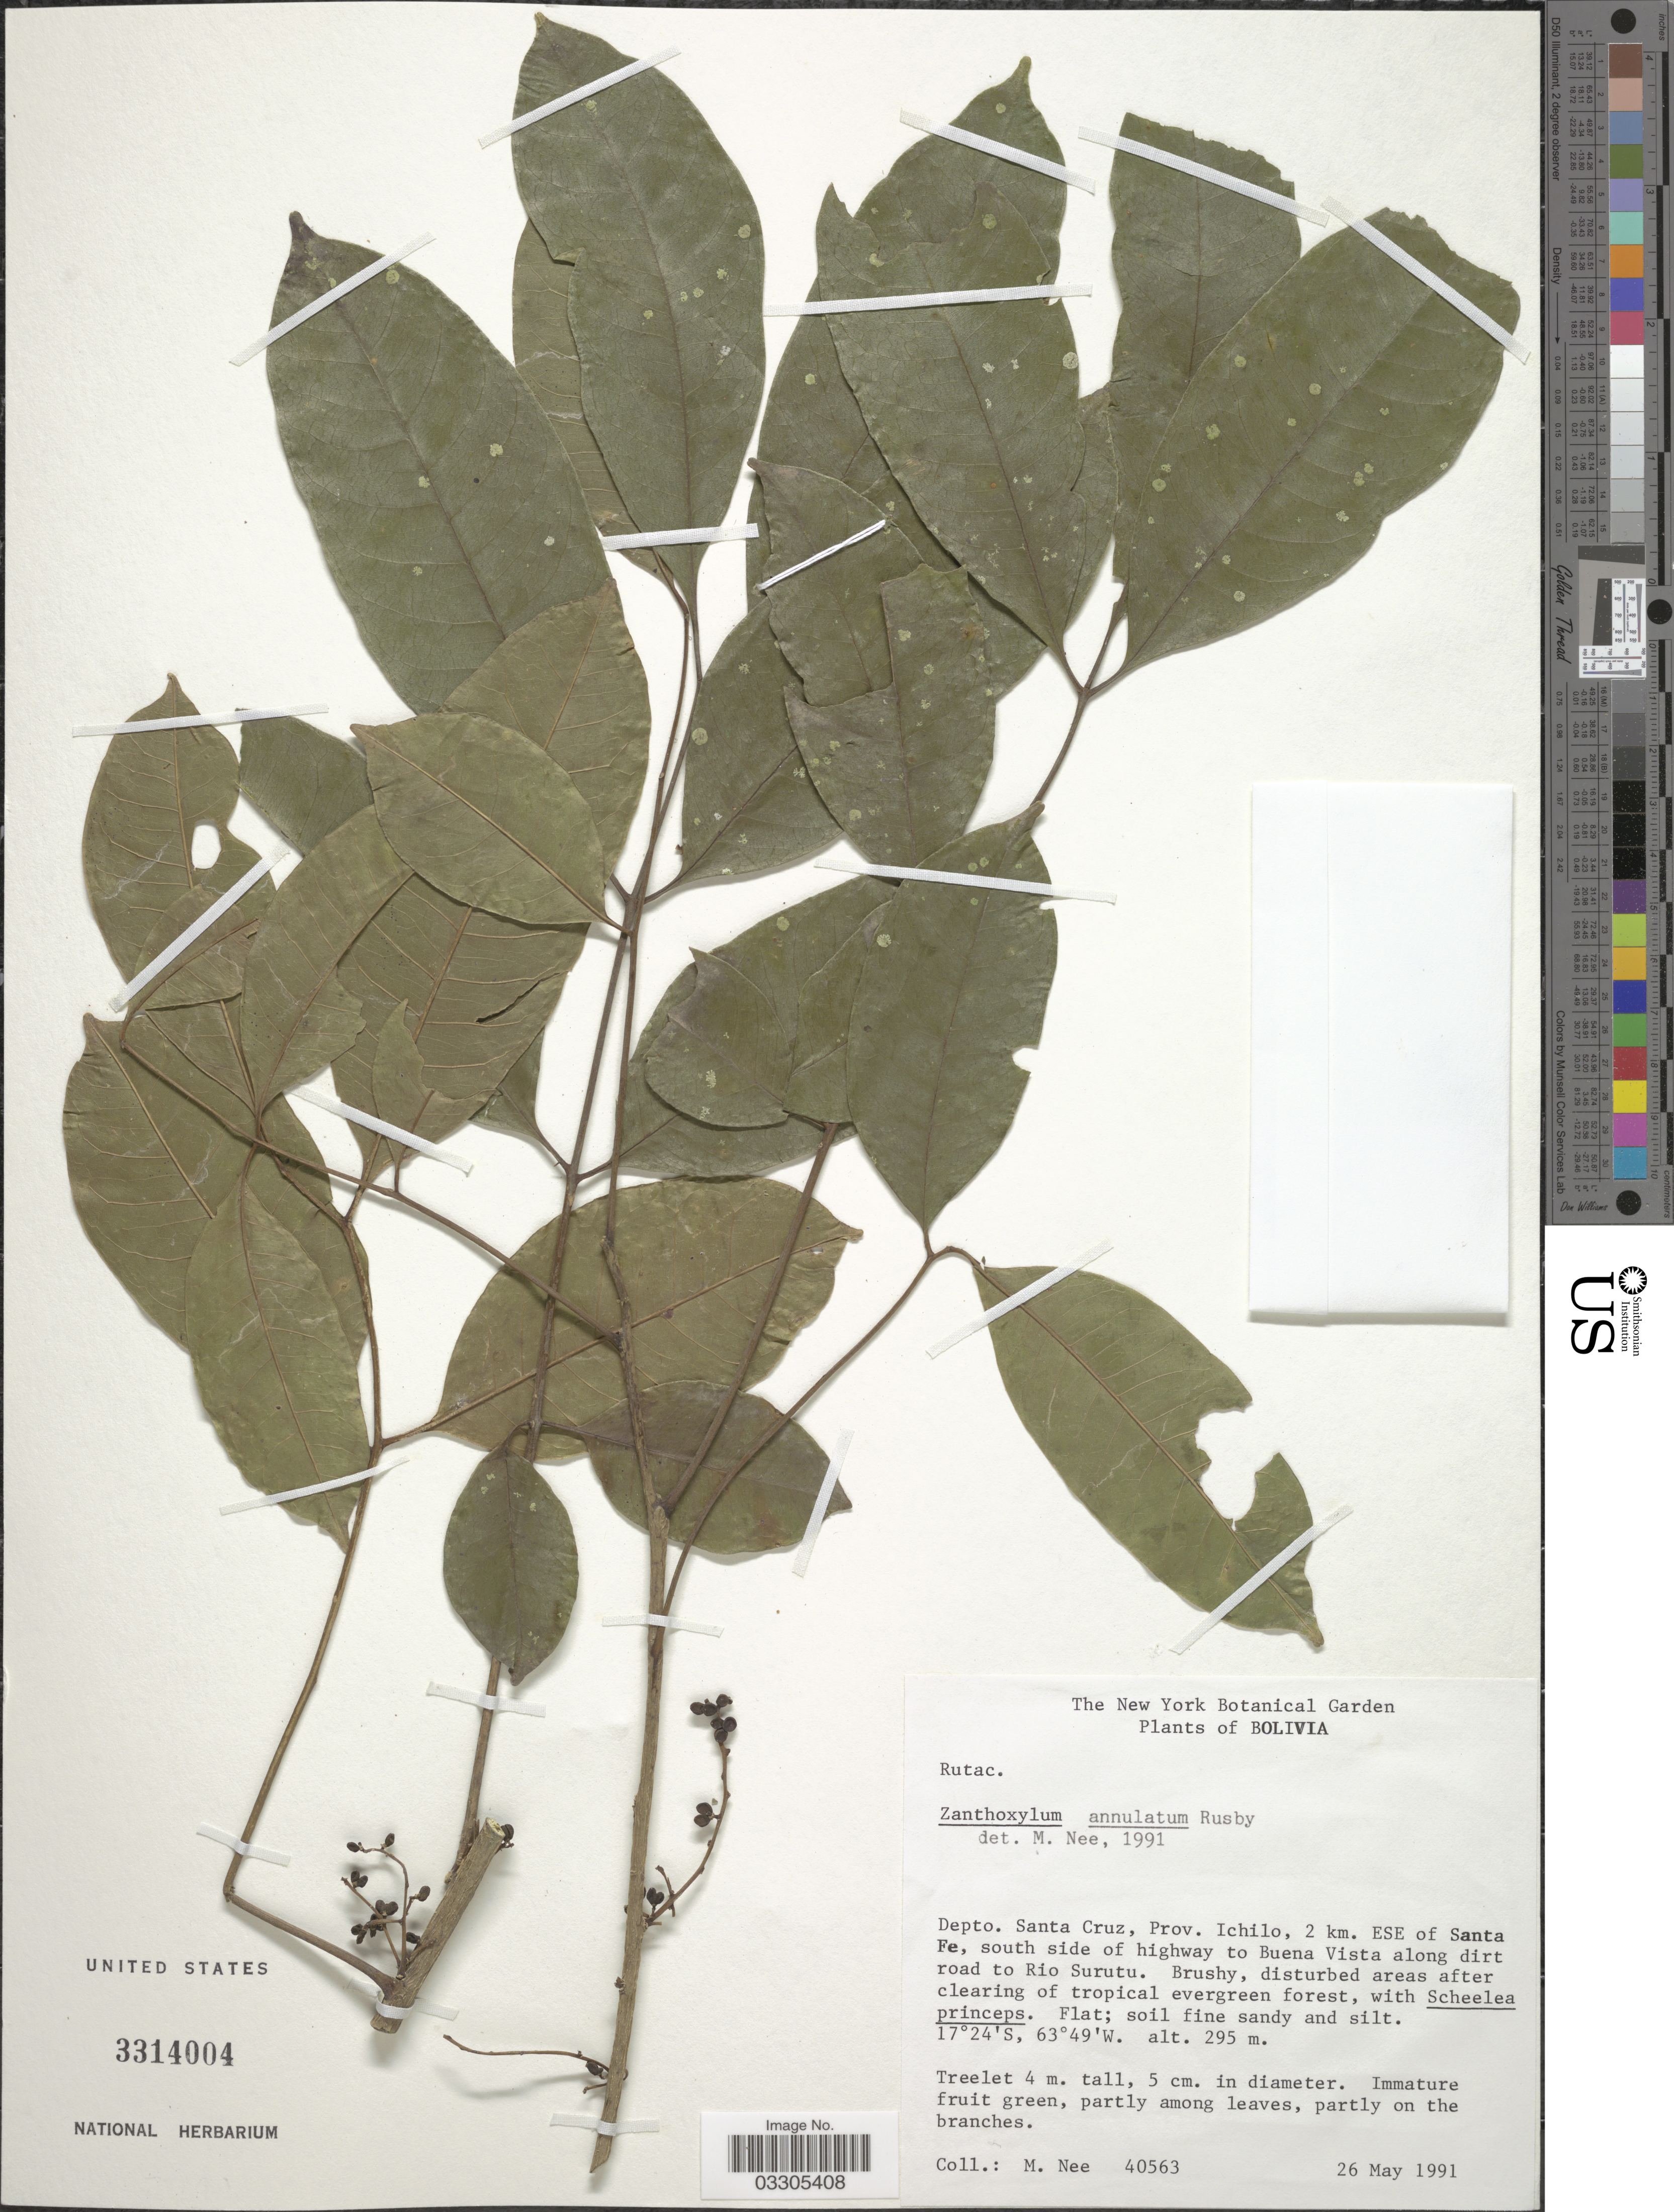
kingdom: Plantae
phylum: Tracheophyta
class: Magnoliopsida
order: Sapindales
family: Rutaceae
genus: Zanthoxylum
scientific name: Zanthoxylum sprucei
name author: Engl.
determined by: Londoño-Echeverri, Y.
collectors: M. Nee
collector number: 40563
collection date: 1991-05-26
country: Bolivia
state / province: Santa Cruz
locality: Depto. Santa Cruz, Prov. Ichilo, 2 km. ESE of Santa Fe, south side of highway to Buena Vista along dirt road to Río Surutu.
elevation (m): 295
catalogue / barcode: US 3314004